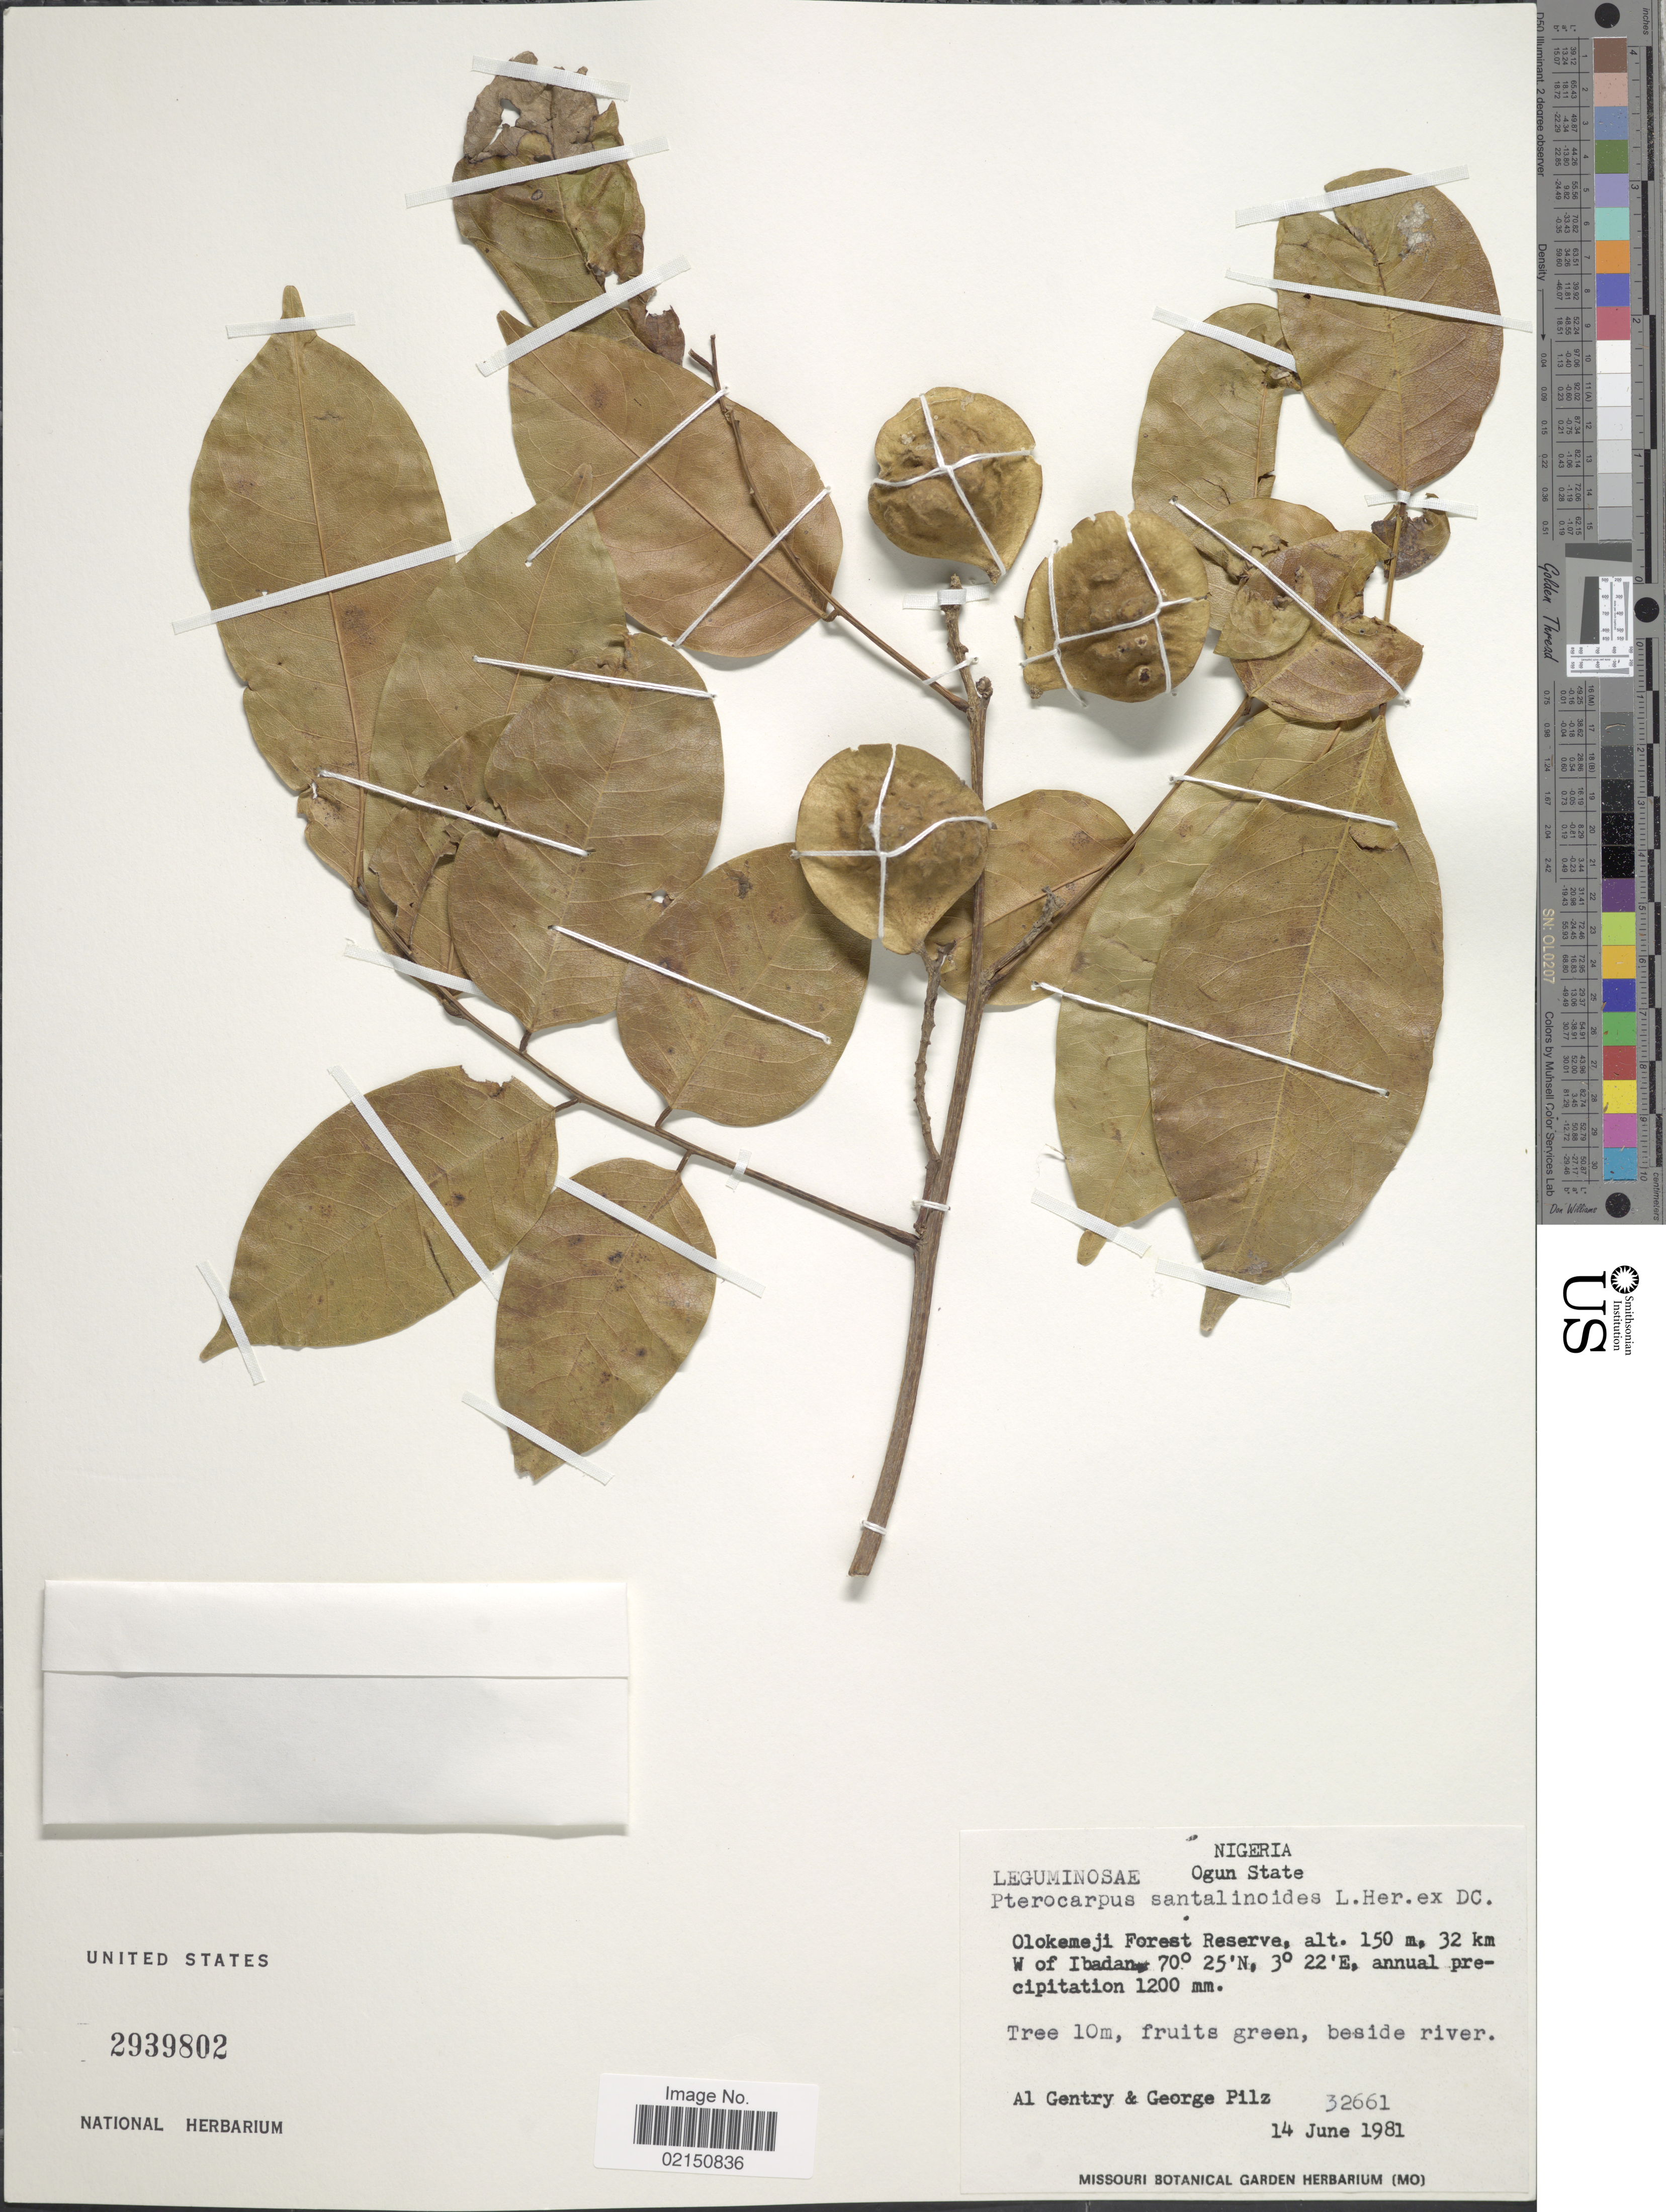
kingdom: Plantae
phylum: Tracheophyta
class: Magnoliopsida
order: Fabales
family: Fabaceae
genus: Pterocarpus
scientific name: Pterocarpus santalinoides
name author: L'Hér. ex DC.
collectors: A. H. Gentry & G. E. Pilz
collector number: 32661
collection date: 1981-06-14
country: Nigeria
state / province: Ogun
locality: Olokemeji Forest Reserve, 32 km W of Ibadan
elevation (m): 150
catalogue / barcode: US 2939802